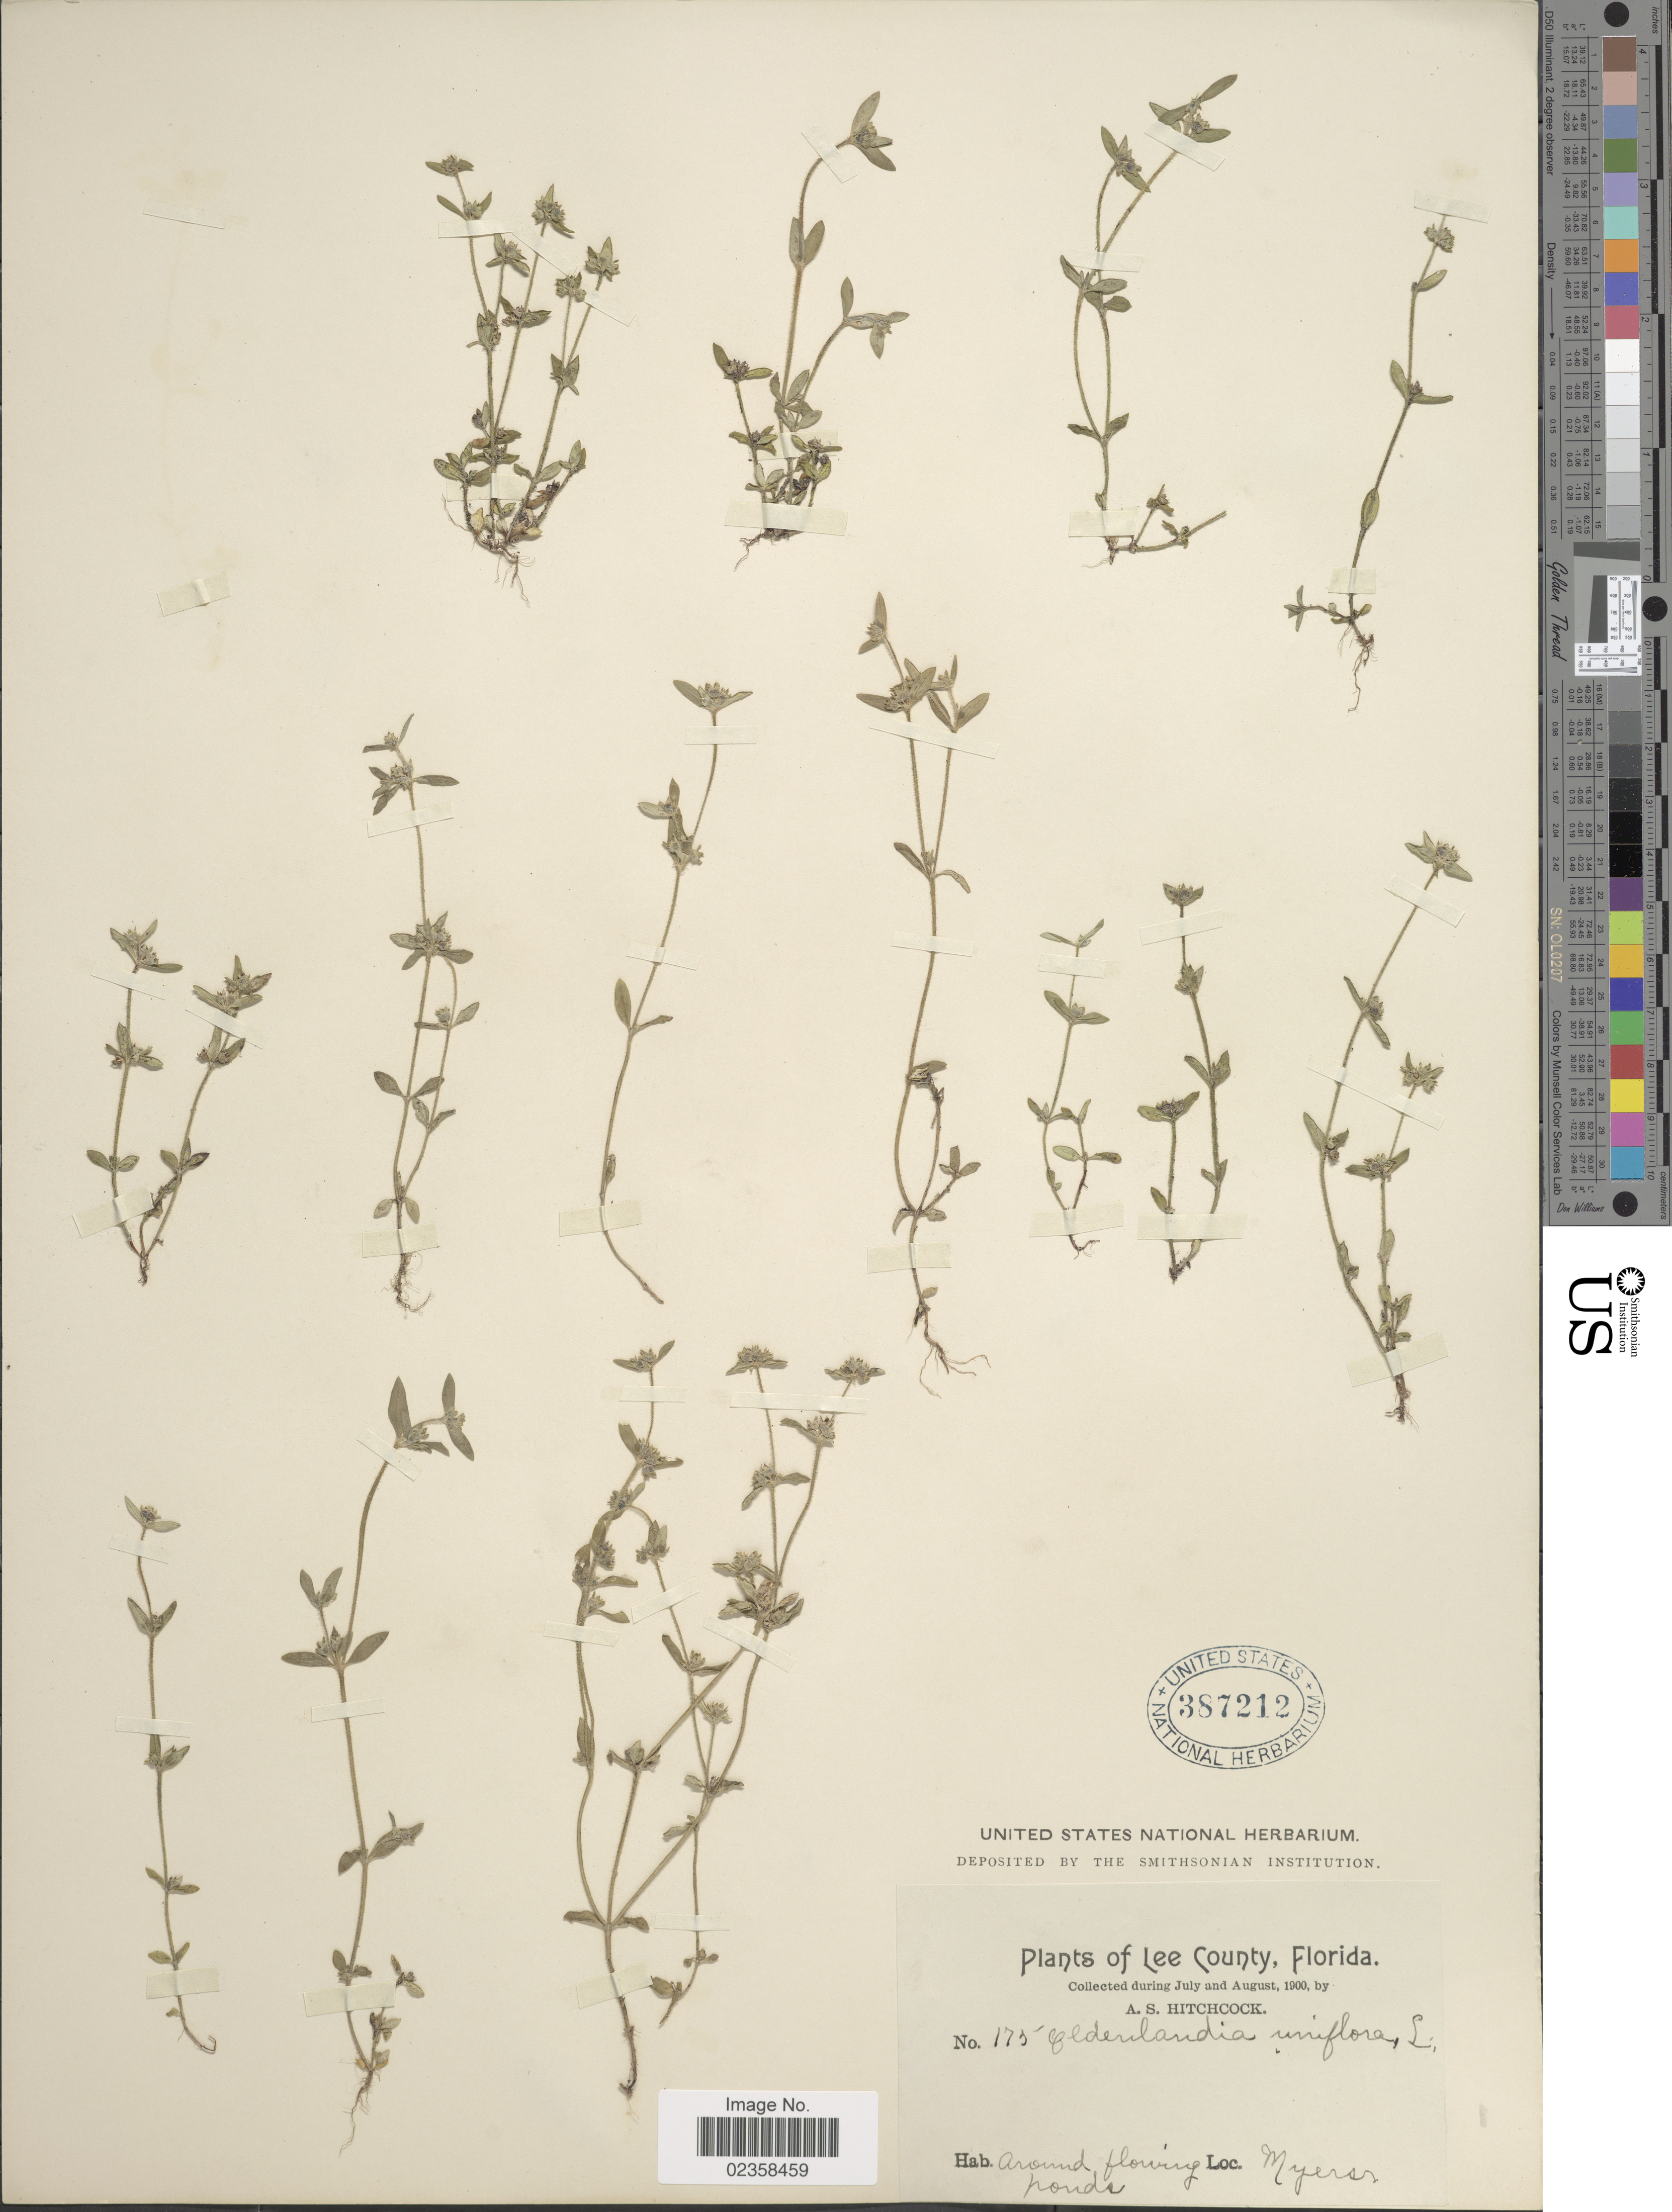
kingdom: Plantae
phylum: Tracheophyta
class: Magnoliopsida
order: Gentianales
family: Rubiaceae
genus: Oldenlandia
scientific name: Oldenlandia uniflora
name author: L.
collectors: A. S. Hitchcock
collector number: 175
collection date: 1900-07/1900-08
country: United States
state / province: Florida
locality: Lee County, Myers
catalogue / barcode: US 387212